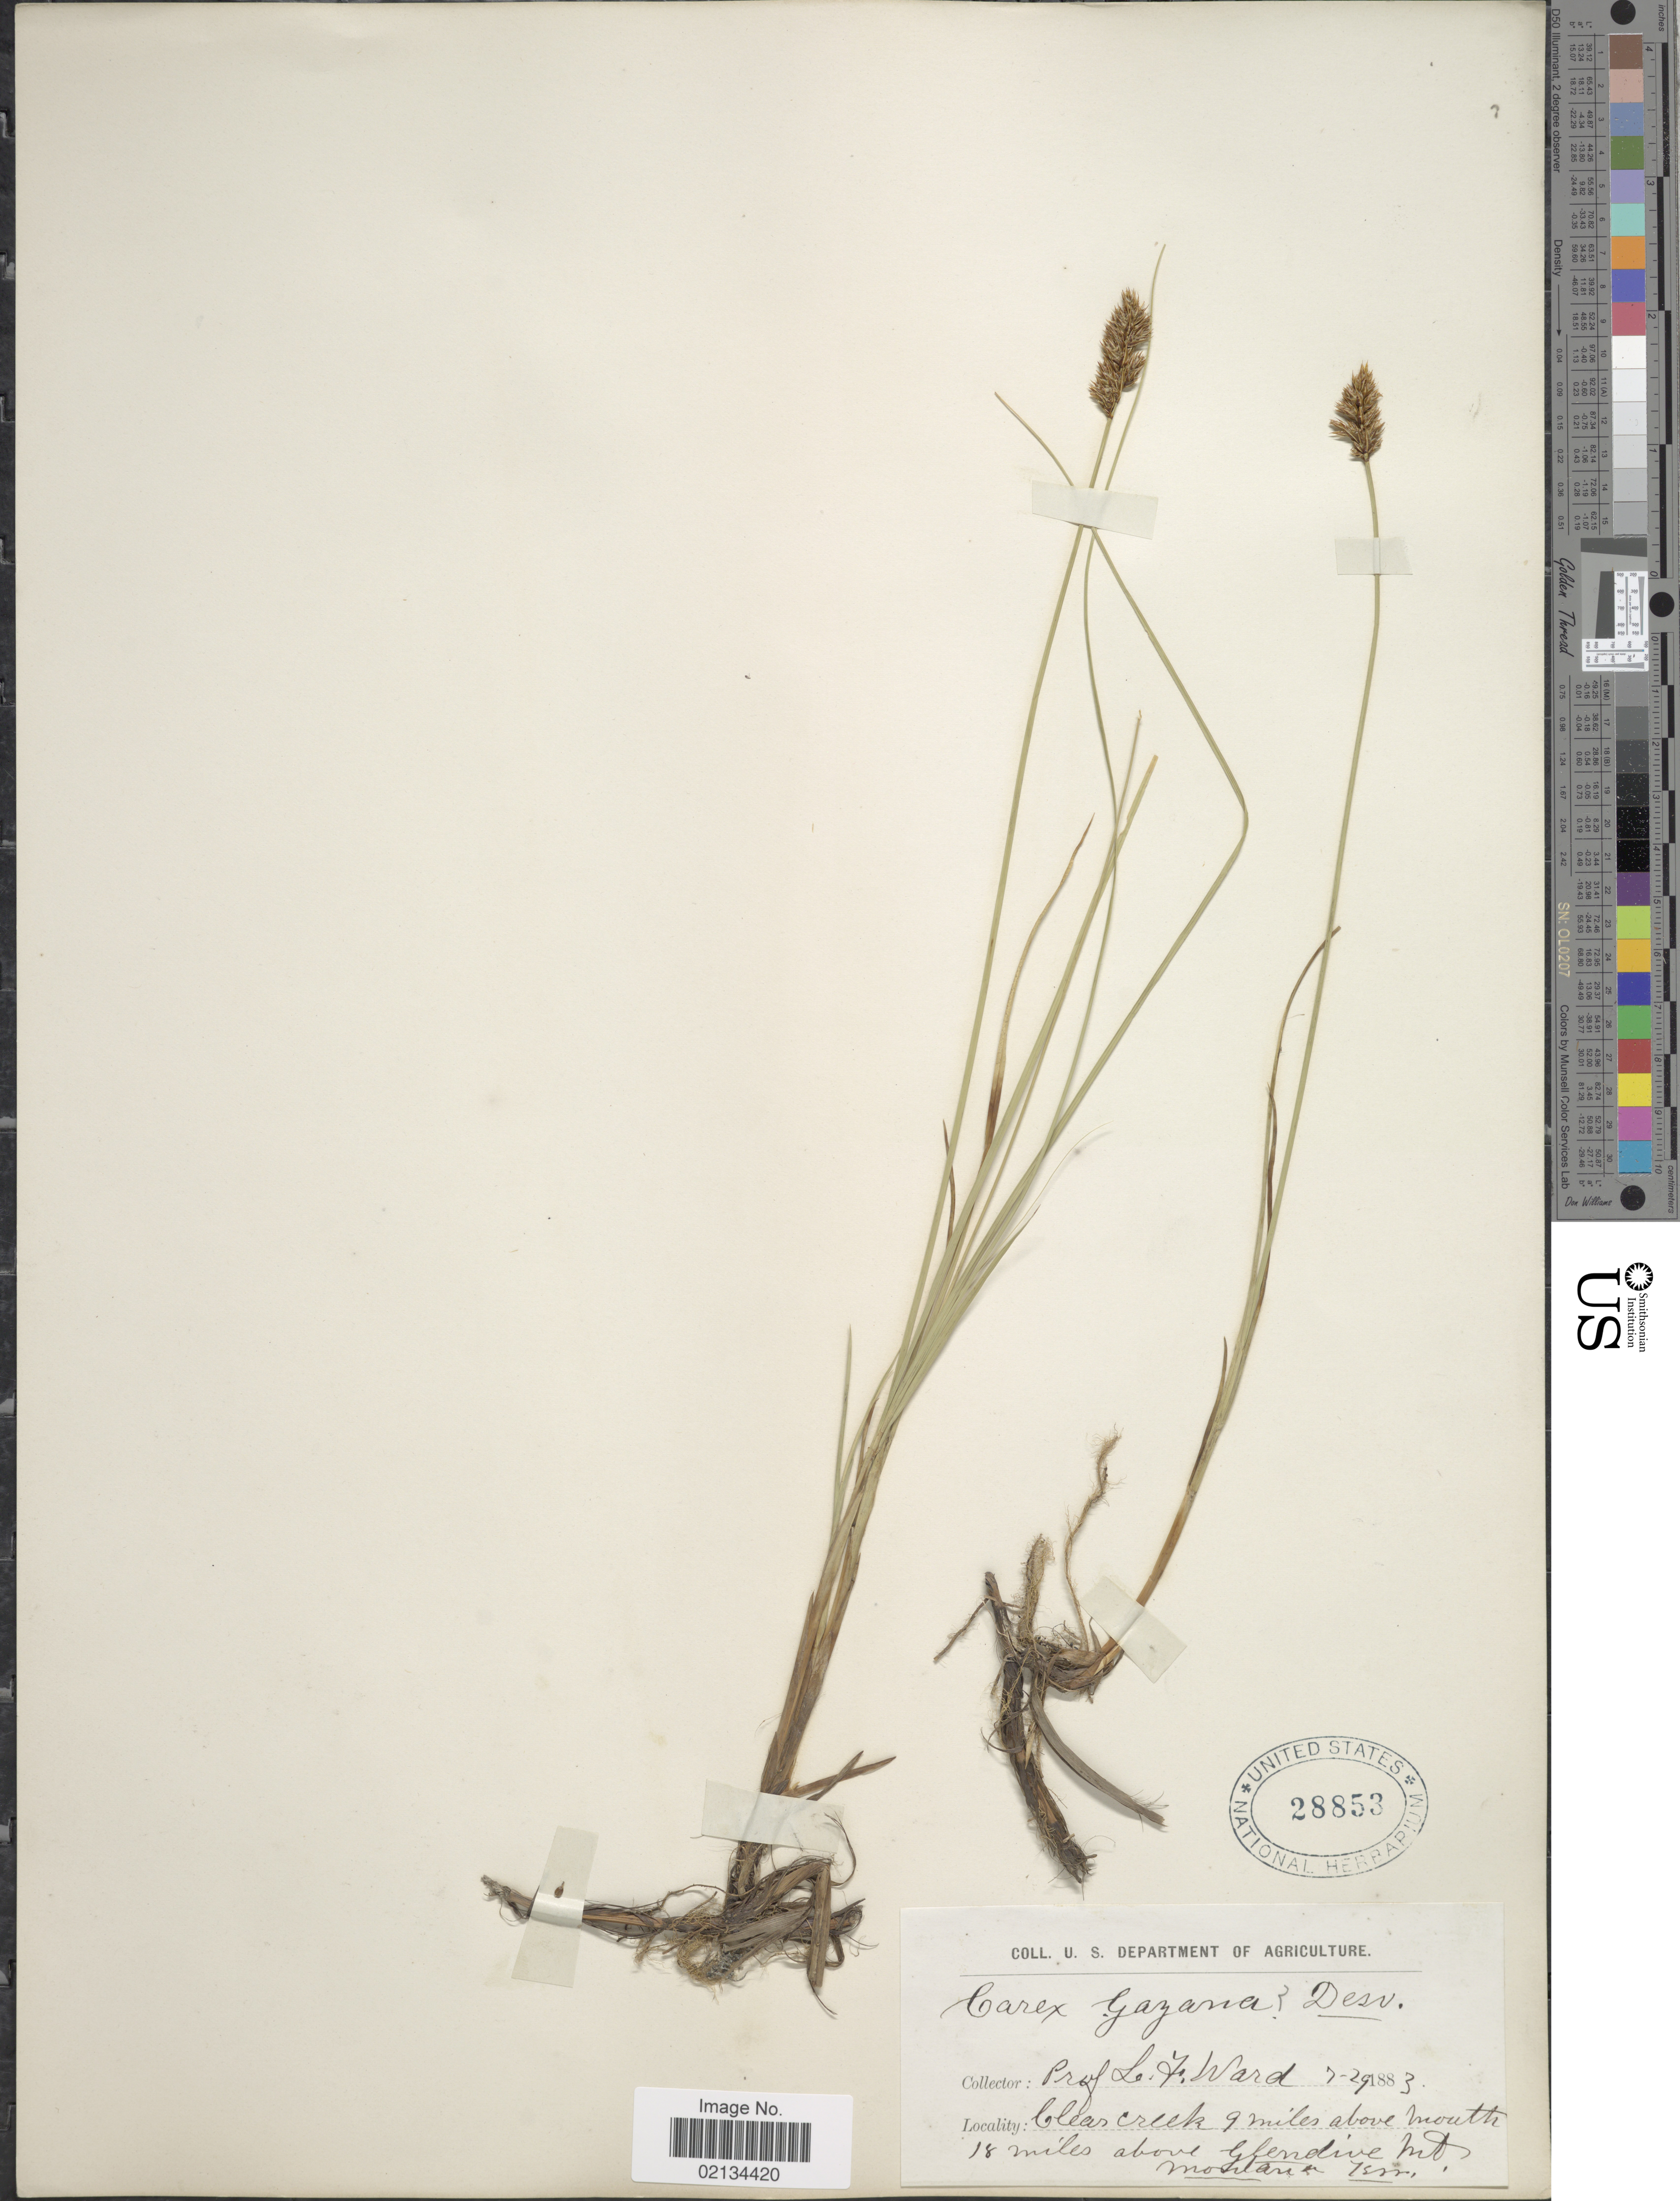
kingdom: Plantae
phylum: Tracheophyta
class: Liliopsida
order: Poales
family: Cyperaceae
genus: Carex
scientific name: Carex simulata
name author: Mack.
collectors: L. Ward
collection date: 1883-07-29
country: United States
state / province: Montana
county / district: Dawson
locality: Clear Creek 9 miles above mouth 18 miles above Glendive Mt.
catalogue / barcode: US 28853